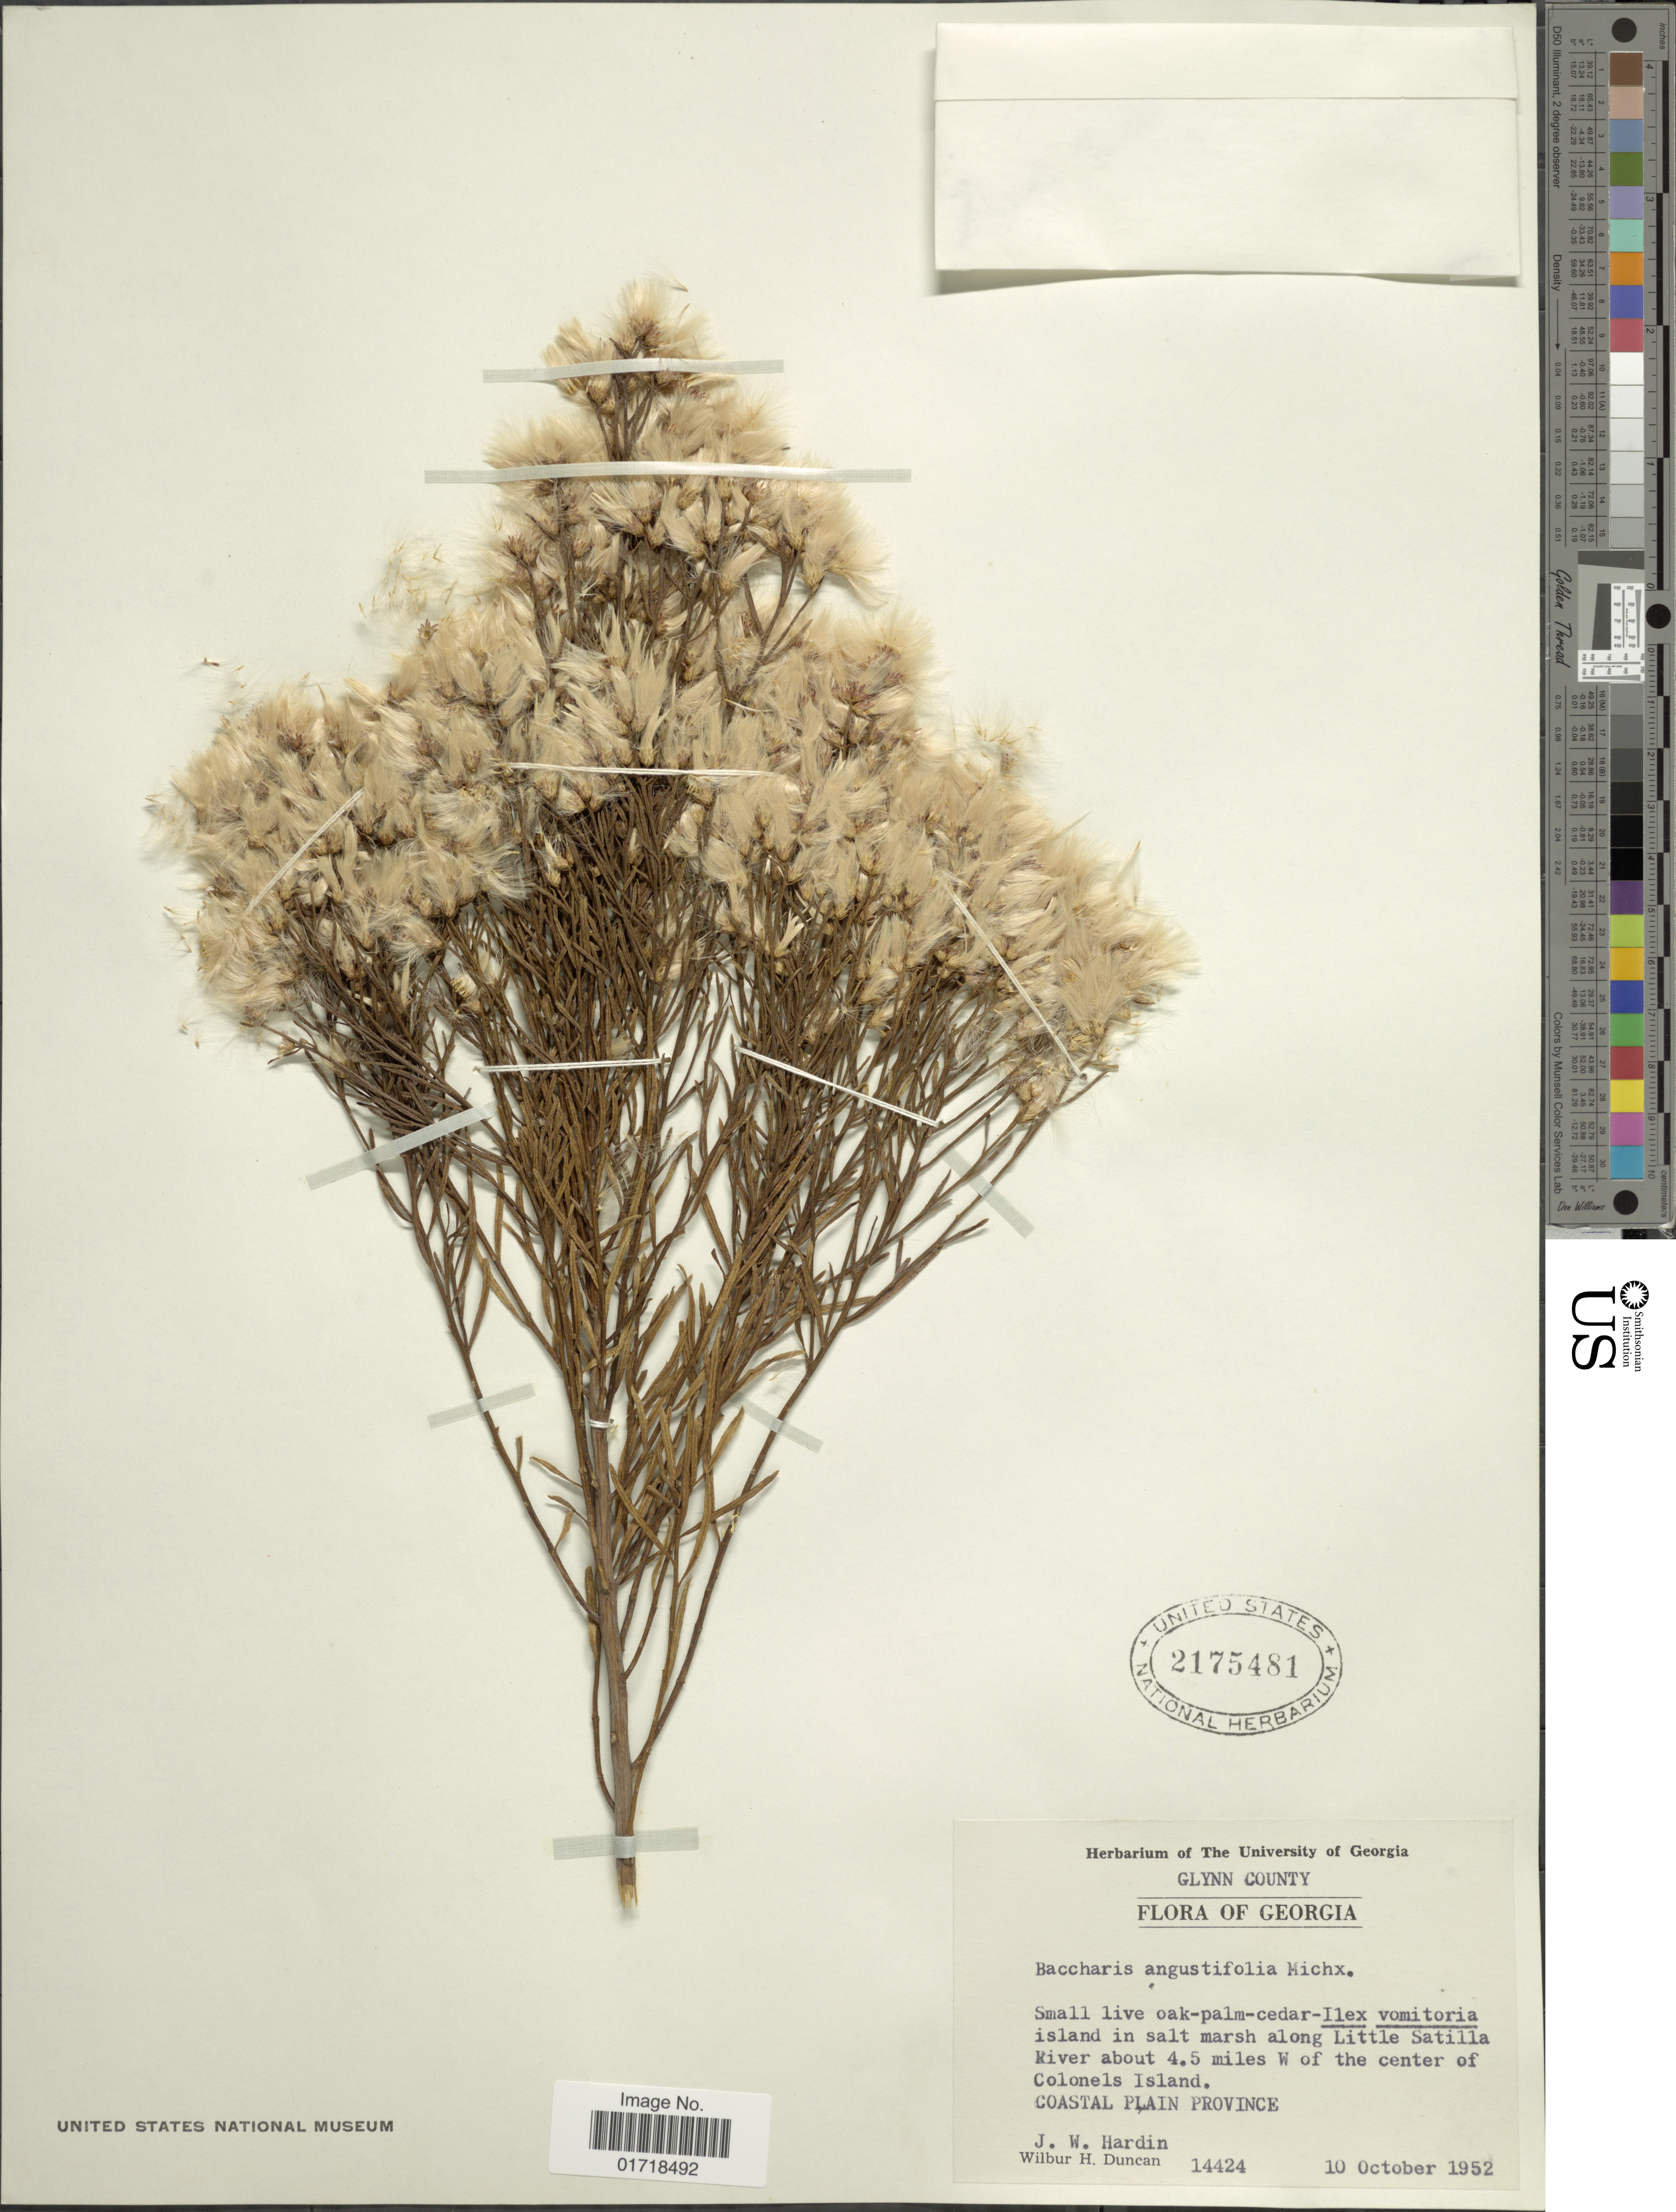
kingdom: Plantae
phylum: Tracheophyta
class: Magnoliopsida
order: Asterales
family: Asteraceae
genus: Baccharis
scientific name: Baccharis angustifolia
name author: Michx.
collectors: J. Hardin & W. H. Duncan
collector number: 14424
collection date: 1952-10-10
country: United States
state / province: Georgia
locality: Glynn County, In salt marsh along Little Satilla River about 4.5 miles W of the center of Colonels Island, Coastal Plain Province.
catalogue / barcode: US 2175481